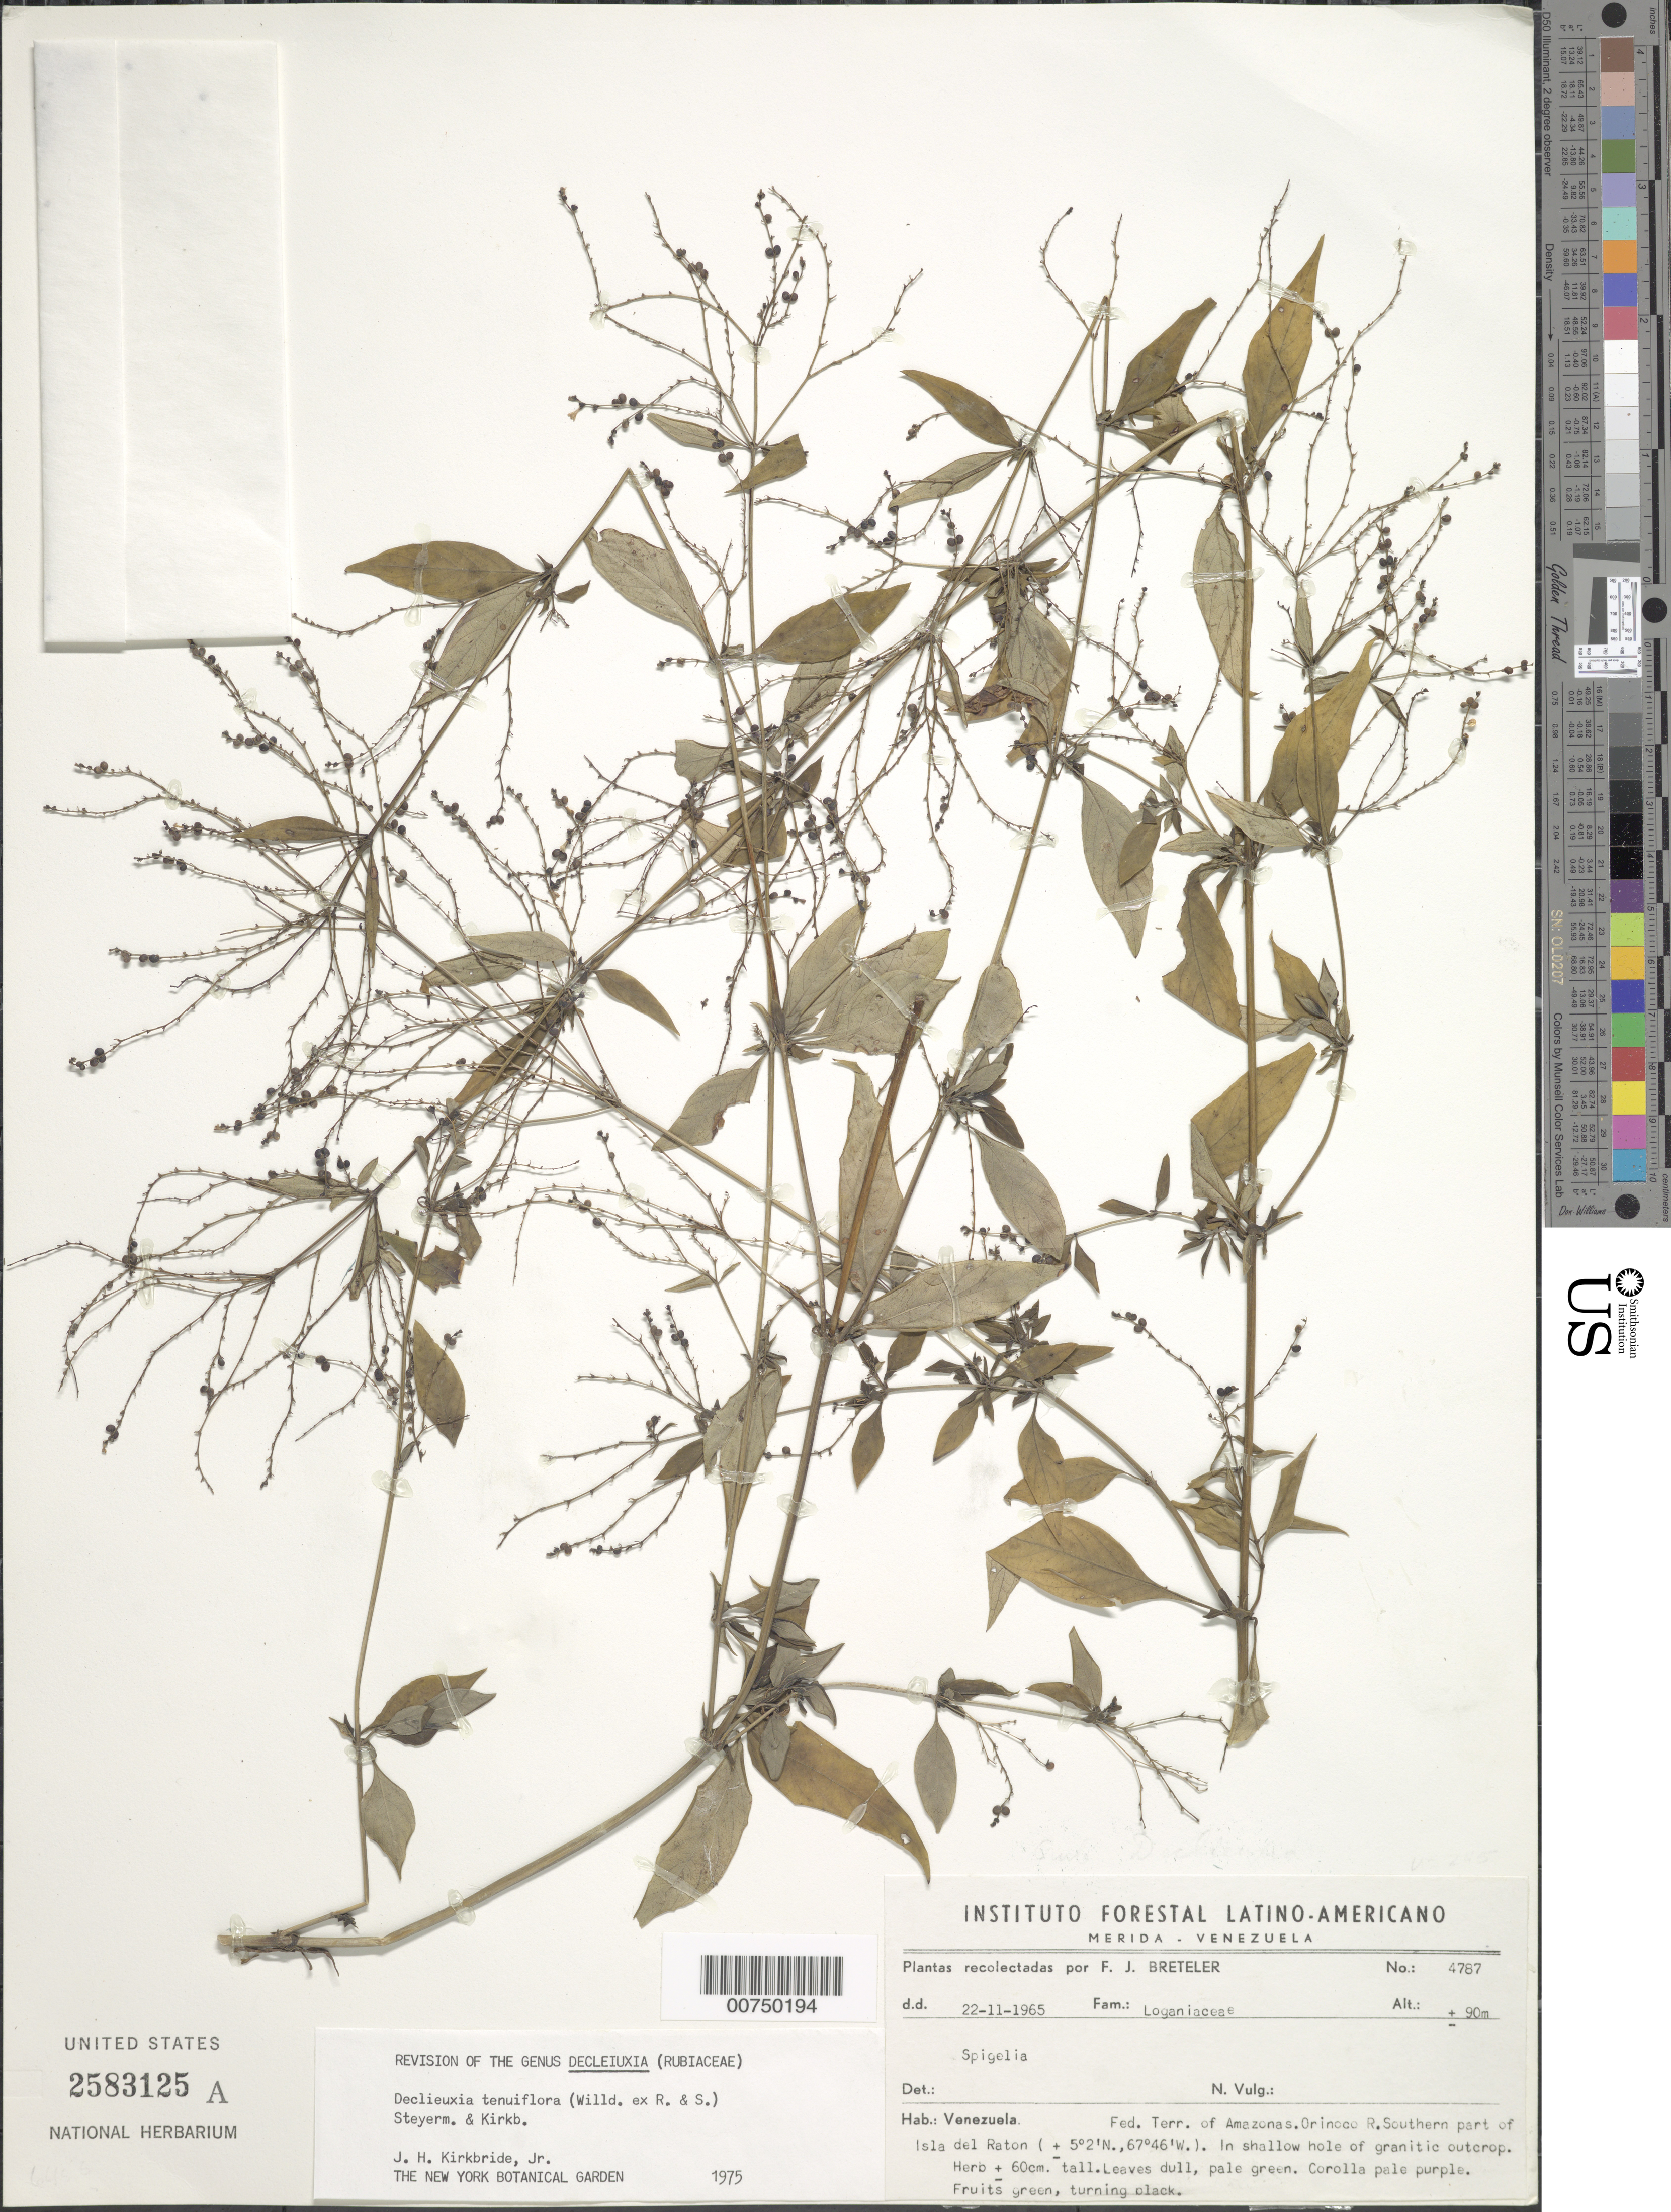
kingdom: Plantae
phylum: Tracheophyta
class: Magnoliopsida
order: Gentianales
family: Rubiaceae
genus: Declieuxia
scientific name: Declieuxia tenuiflora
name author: (Willd. ex Roem. & Schult.) Steyerm. & J.H. Kirkbr.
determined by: Kirkbride, J. H.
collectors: F. J. Breteler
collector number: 4787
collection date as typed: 22-Nov-65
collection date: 1965-11-22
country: Venezuela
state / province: Amazonas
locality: Orinoco R., southern part of Isla del Ratón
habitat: Shallow hole of granitic outcrop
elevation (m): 90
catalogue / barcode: US 2583125A